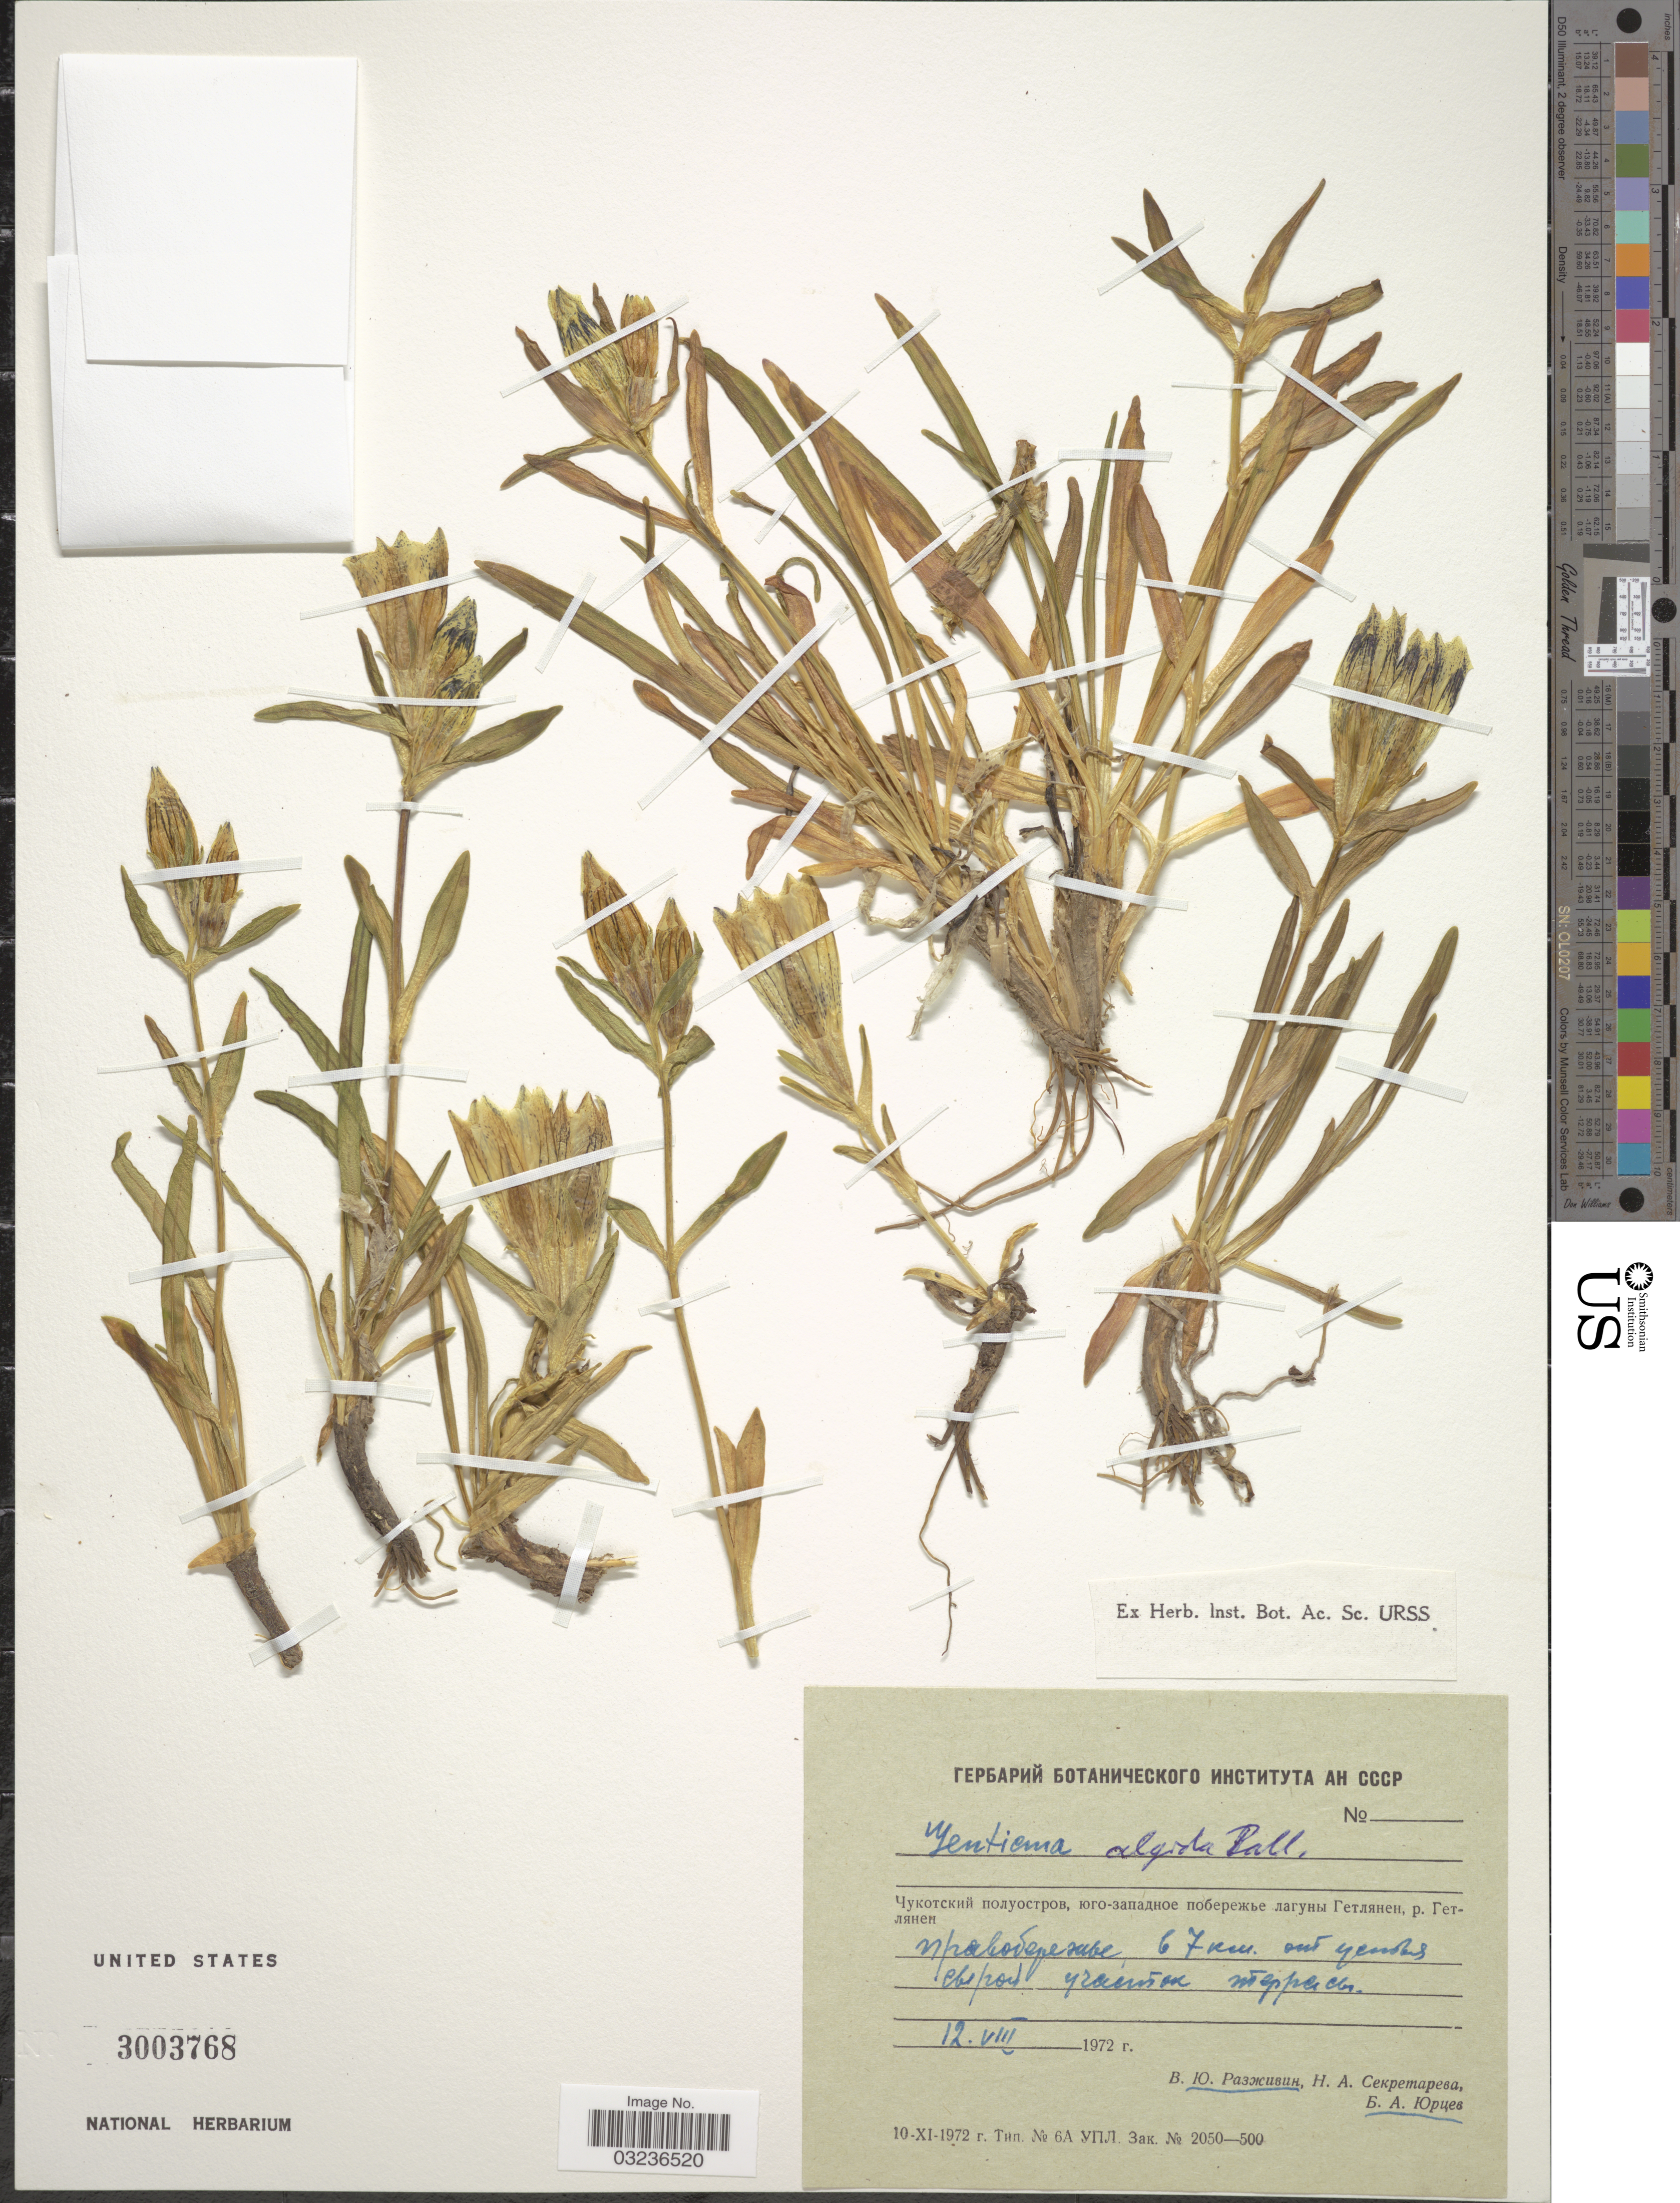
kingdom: Plantae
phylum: Tracheophyta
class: Magnoliopsida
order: Gentianales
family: Gentianaceae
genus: Gentiana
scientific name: Gentiana algida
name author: Pall.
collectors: V. Razzhivin, N. Sekretareva & B. Urtsev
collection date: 1972-08-12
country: Russian Federation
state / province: Chukotka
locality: Laguna Getlyanen.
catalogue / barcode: US 3003768